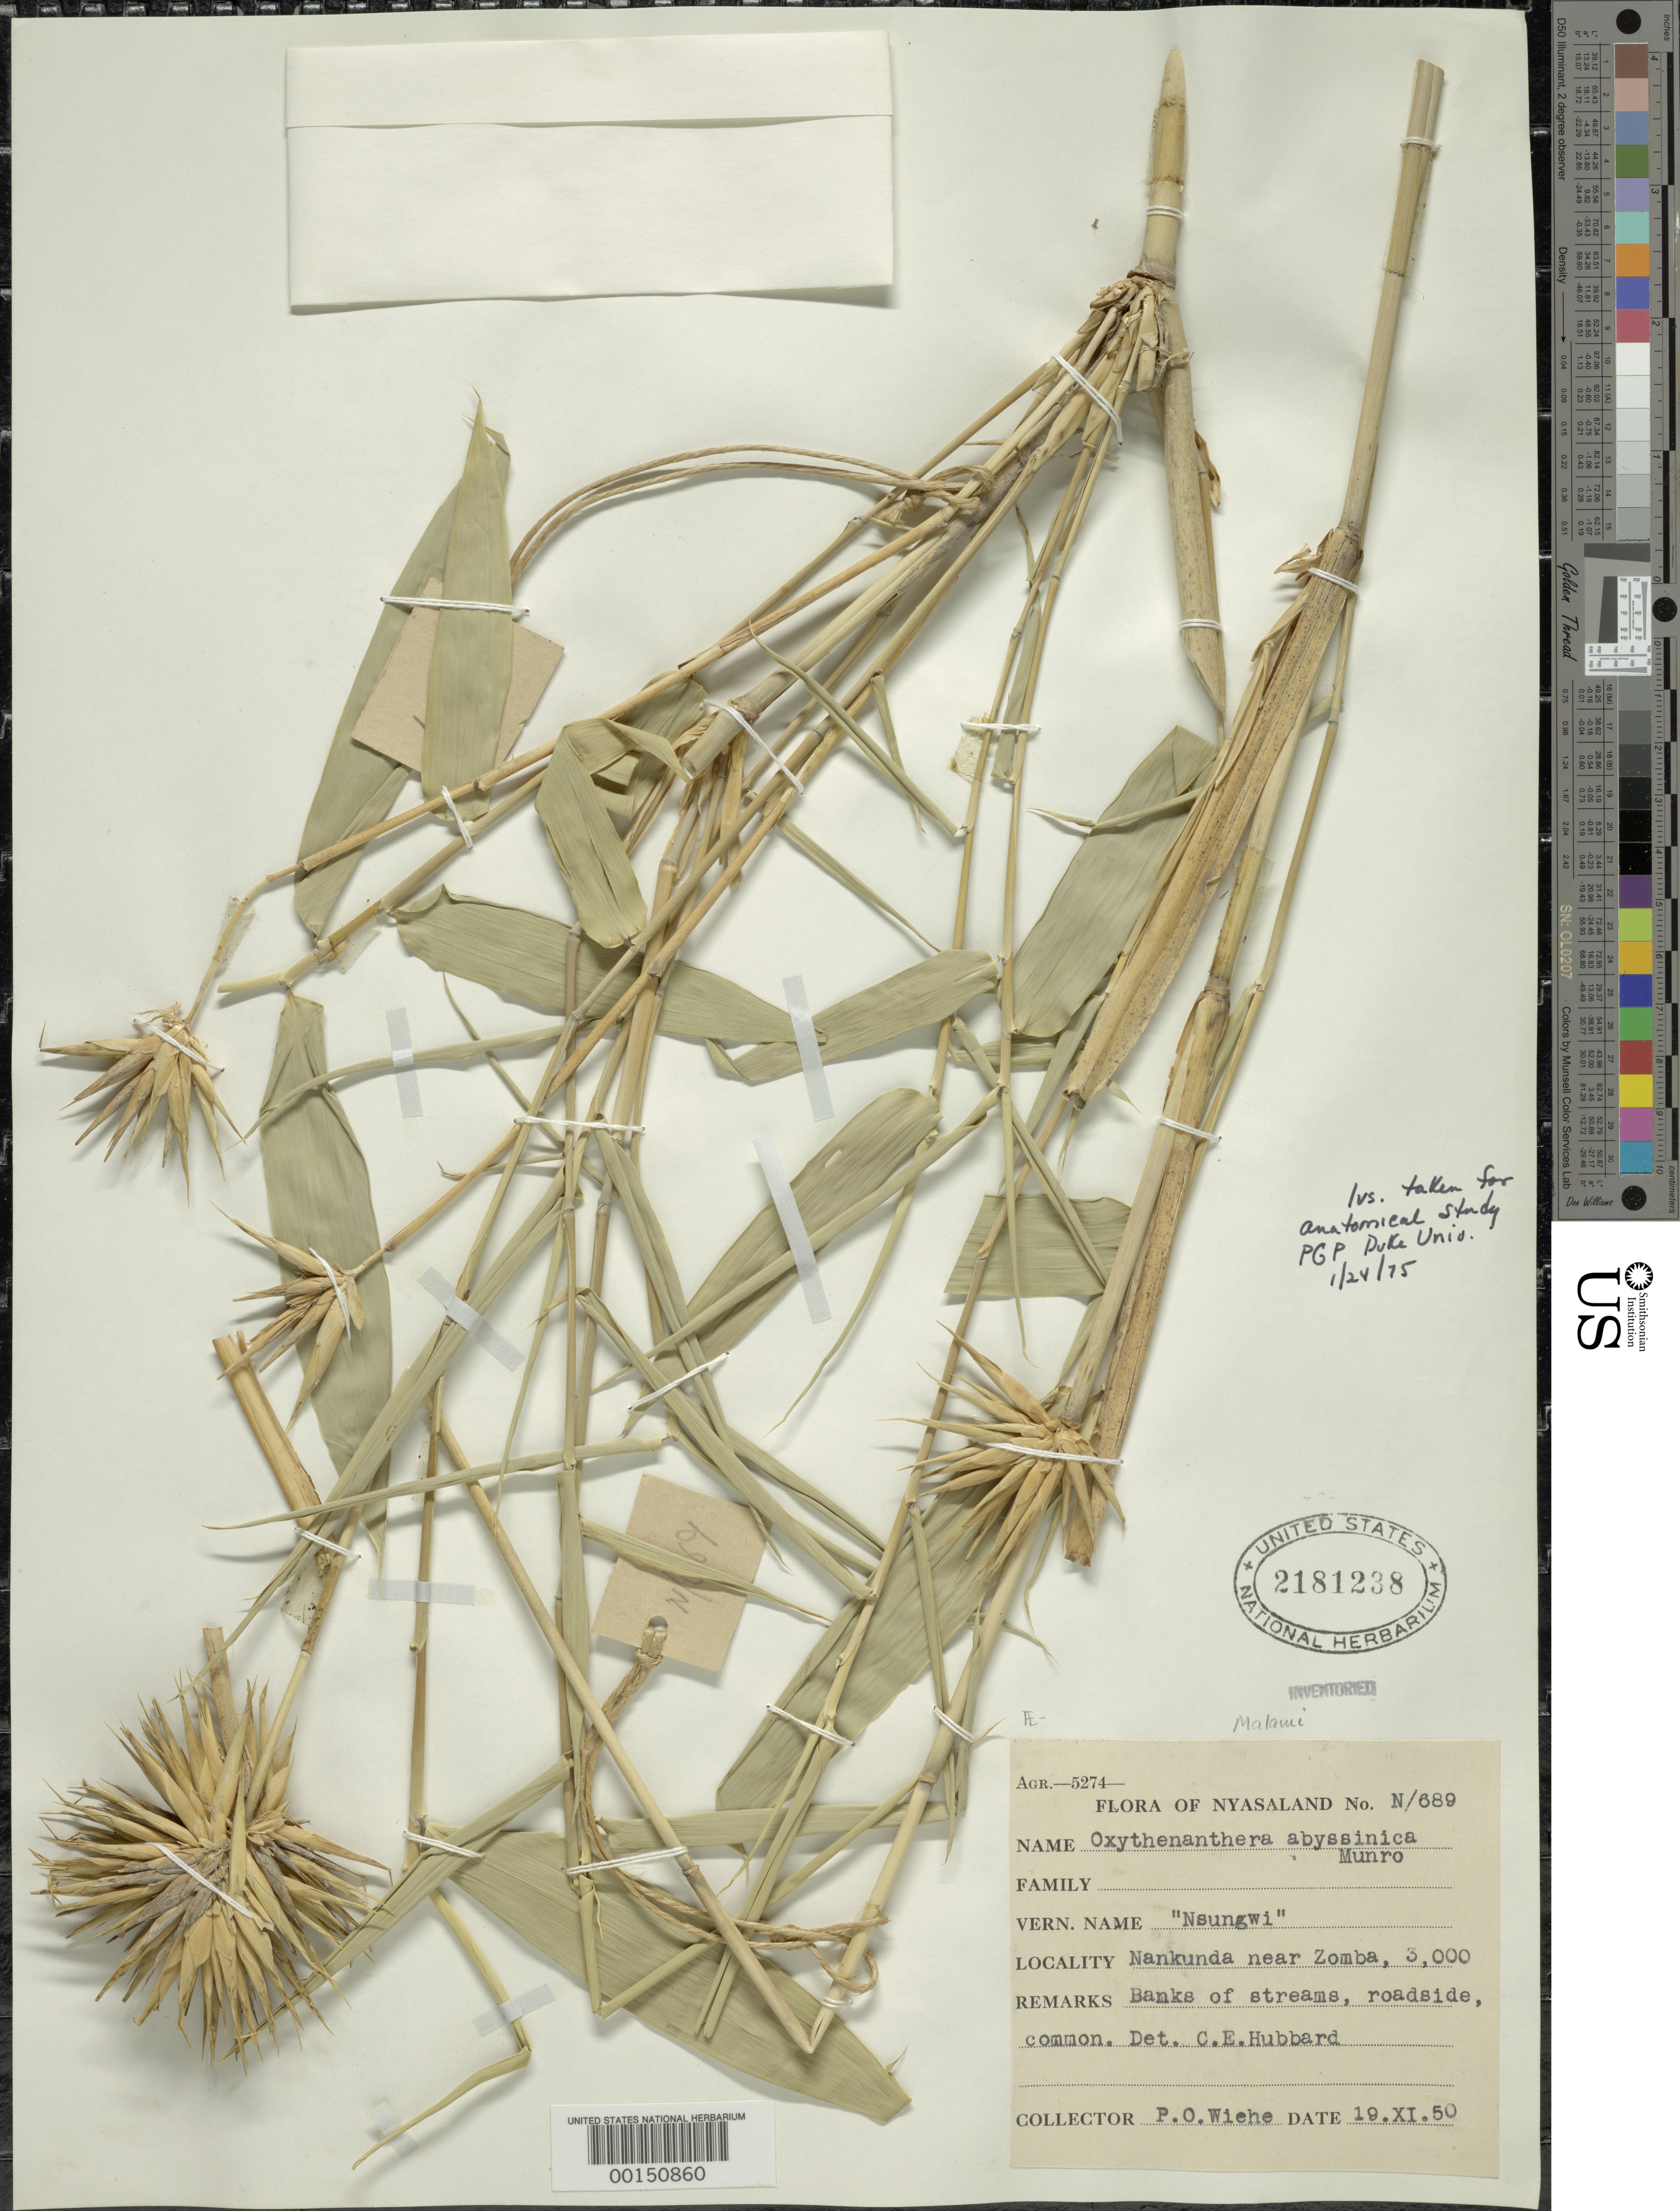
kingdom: Plantae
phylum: Tracheophyta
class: Liliopsida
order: Poales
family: Poaceae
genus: Oxytenanthera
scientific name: Oxytenanthera abyssinica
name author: (A. Rich.) Munro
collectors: P. Wiehe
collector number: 689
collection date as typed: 19 Nov 1950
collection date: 1950-11-19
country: Malawi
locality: Nankunda, zomba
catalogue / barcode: US 2181238